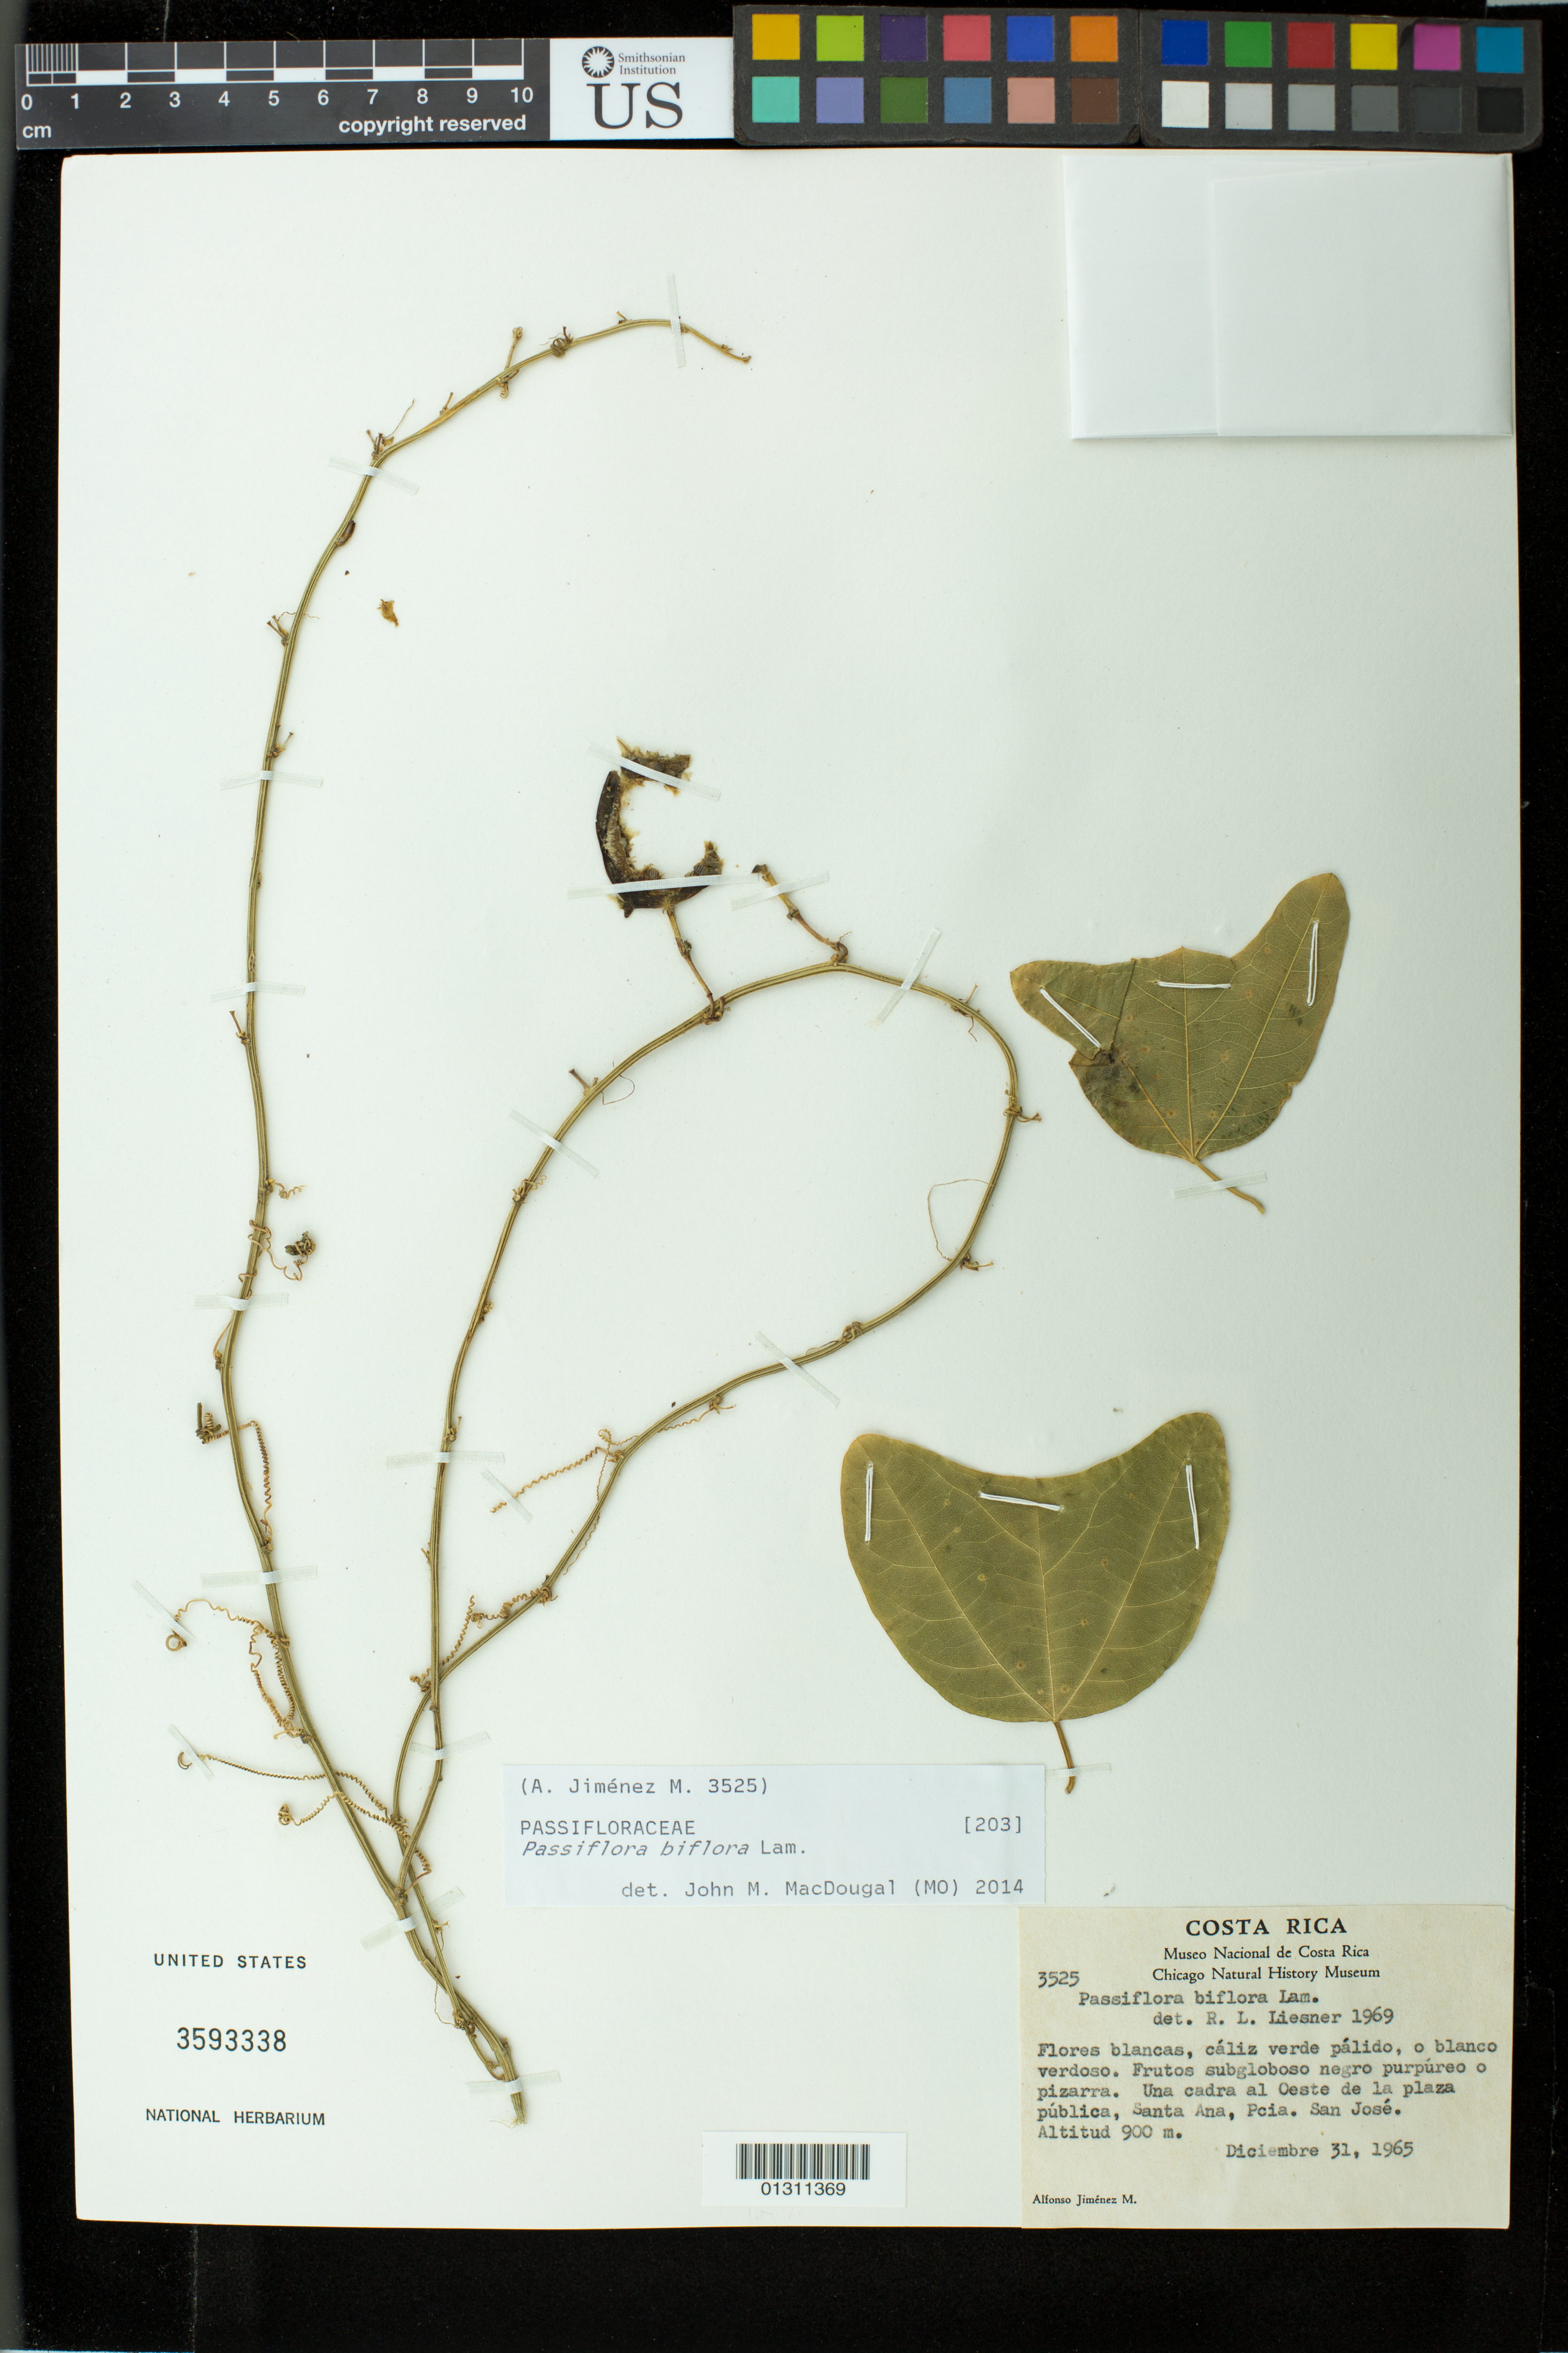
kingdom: Plantae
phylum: Tracheophyta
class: Magnoliopsida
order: Malpighiales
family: Passifloraceae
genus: Passiflora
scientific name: Passiflora biflora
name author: Lam.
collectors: A. Jiménez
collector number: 3525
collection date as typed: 31 Dec 1965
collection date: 1965-12-31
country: Costa Rica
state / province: San José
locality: Santa Ana, Pcia.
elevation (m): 900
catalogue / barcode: US 3593338